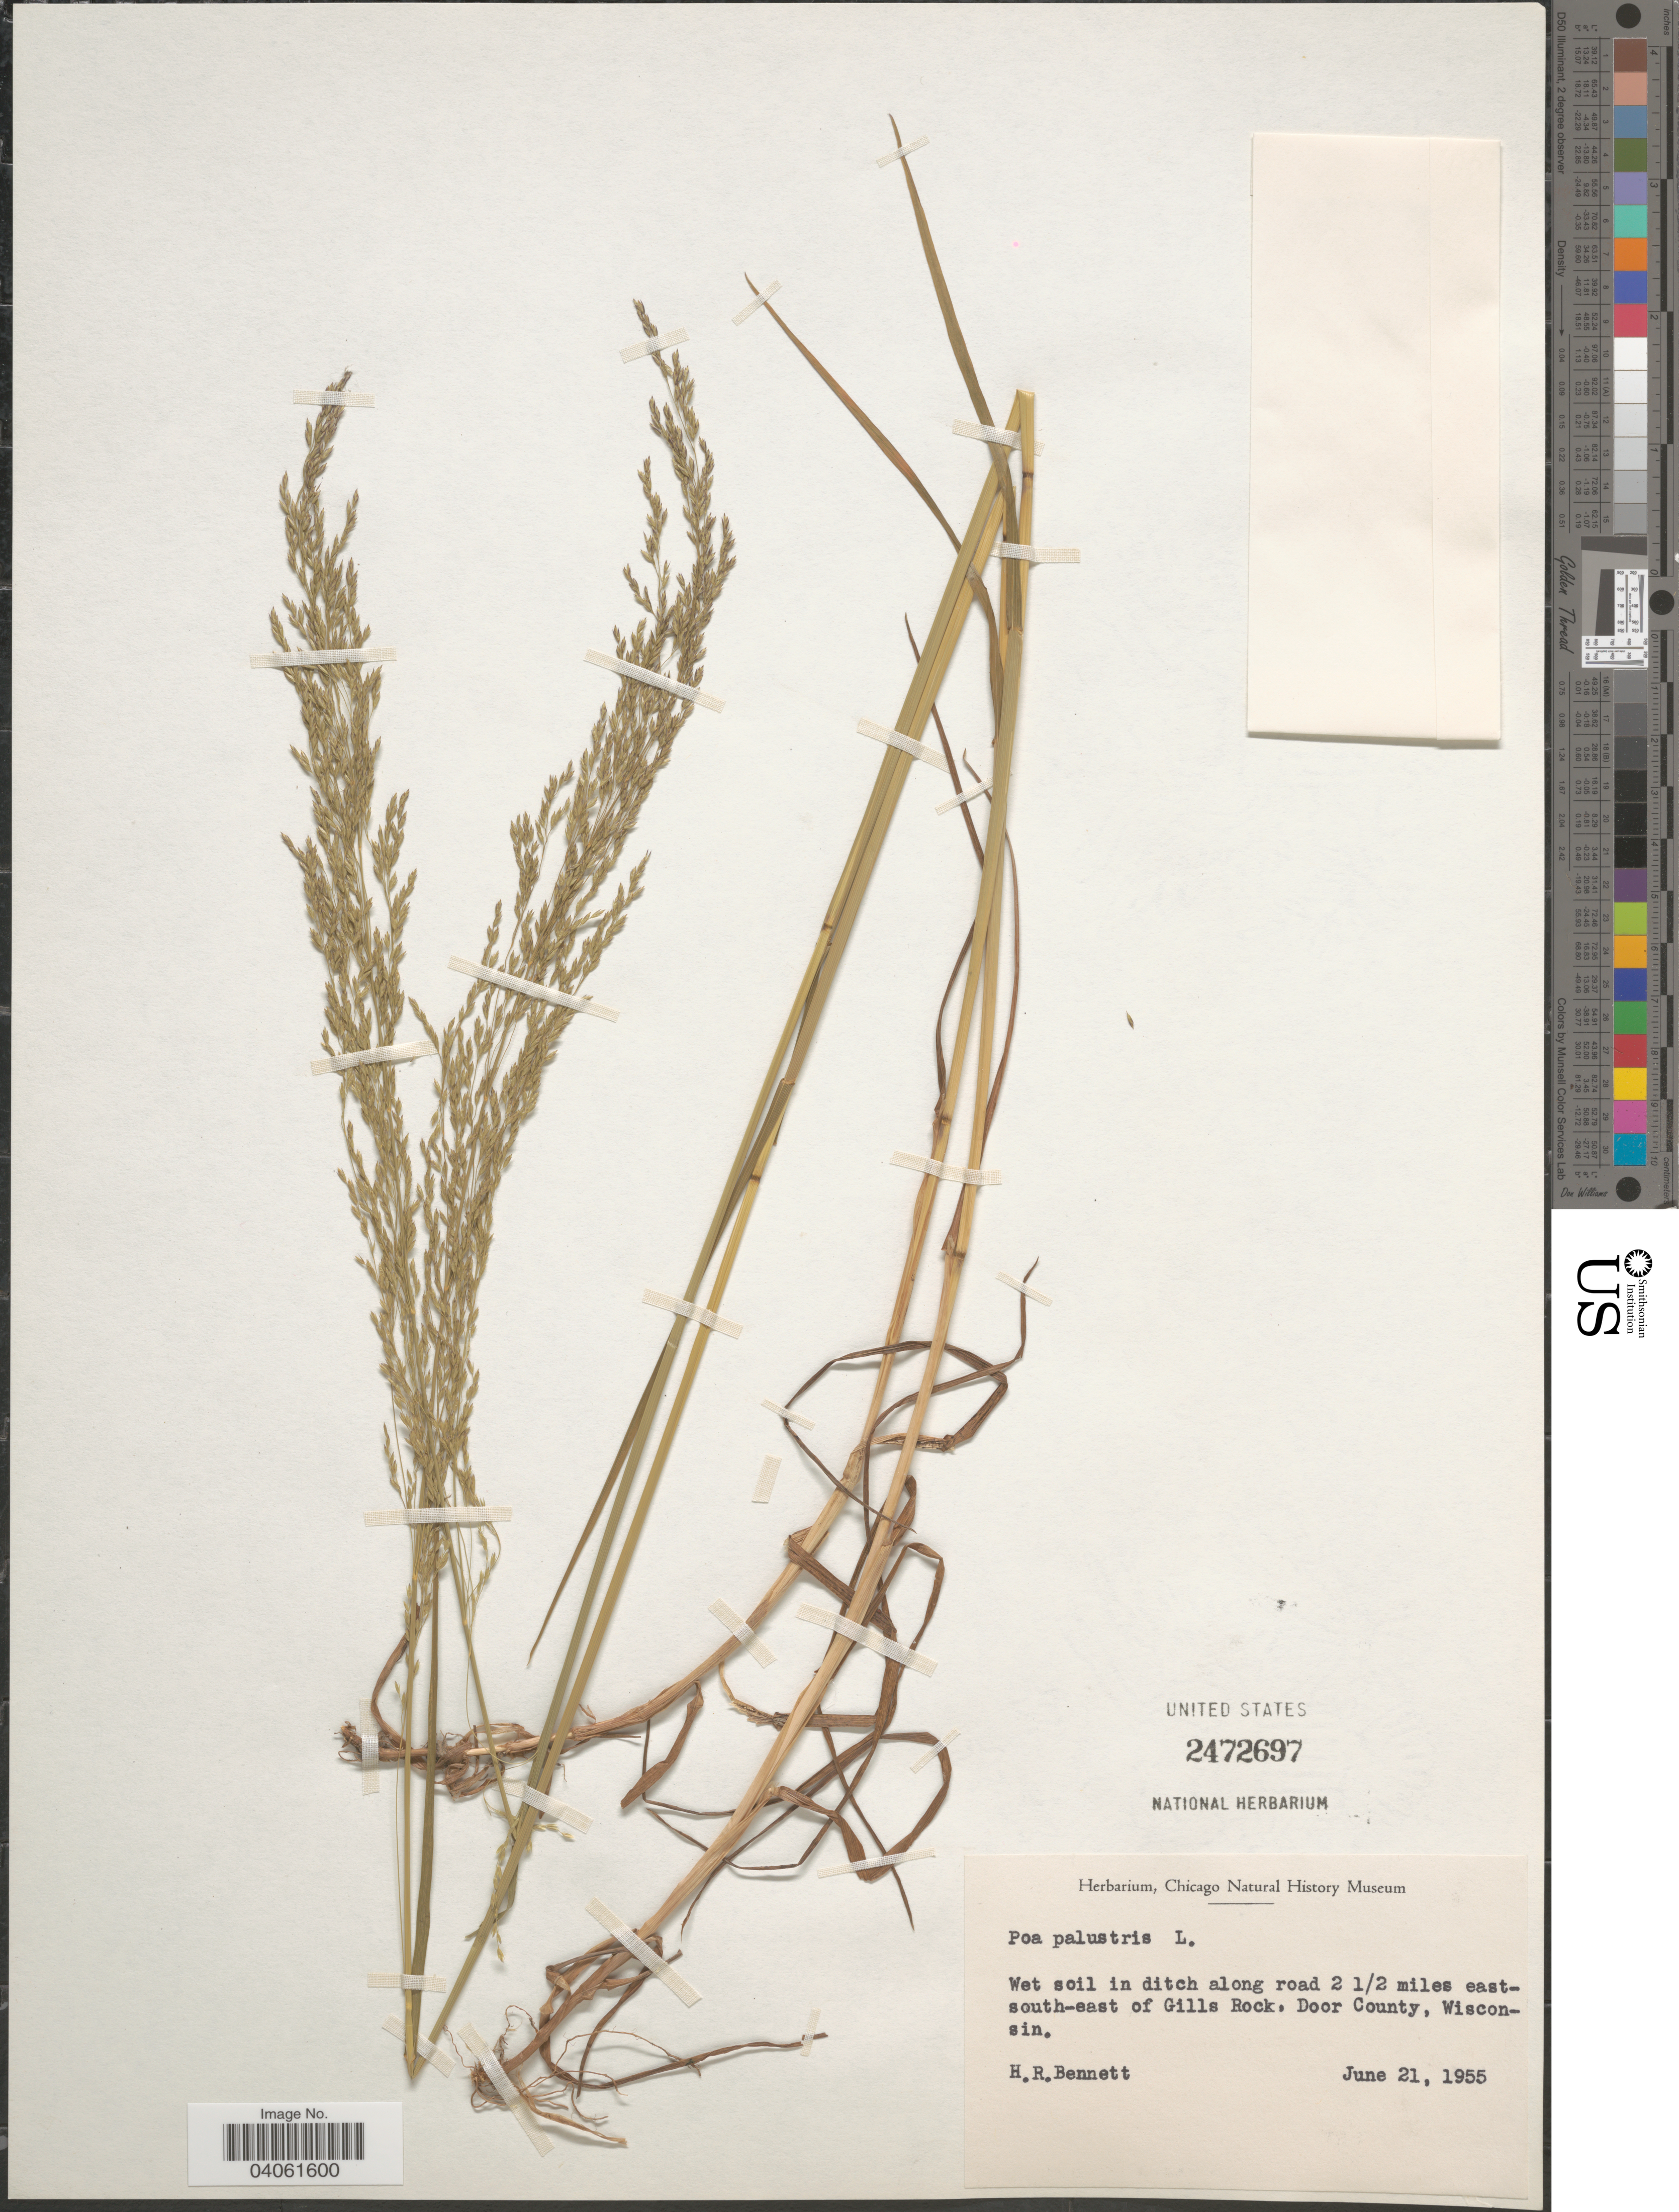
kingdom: Plantae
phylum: Tracheophyta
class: Liliopsida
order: Poales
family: Poaceae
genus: Poa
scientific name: Poa palustris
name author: L.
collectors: H. R. Bennett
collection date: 1955-06-21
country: United States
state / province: Wisconsin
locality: Wet soil in ditch along road 2 1/2 miles east-south-east of Gills Rock, Door County.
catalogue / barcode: US 2472697